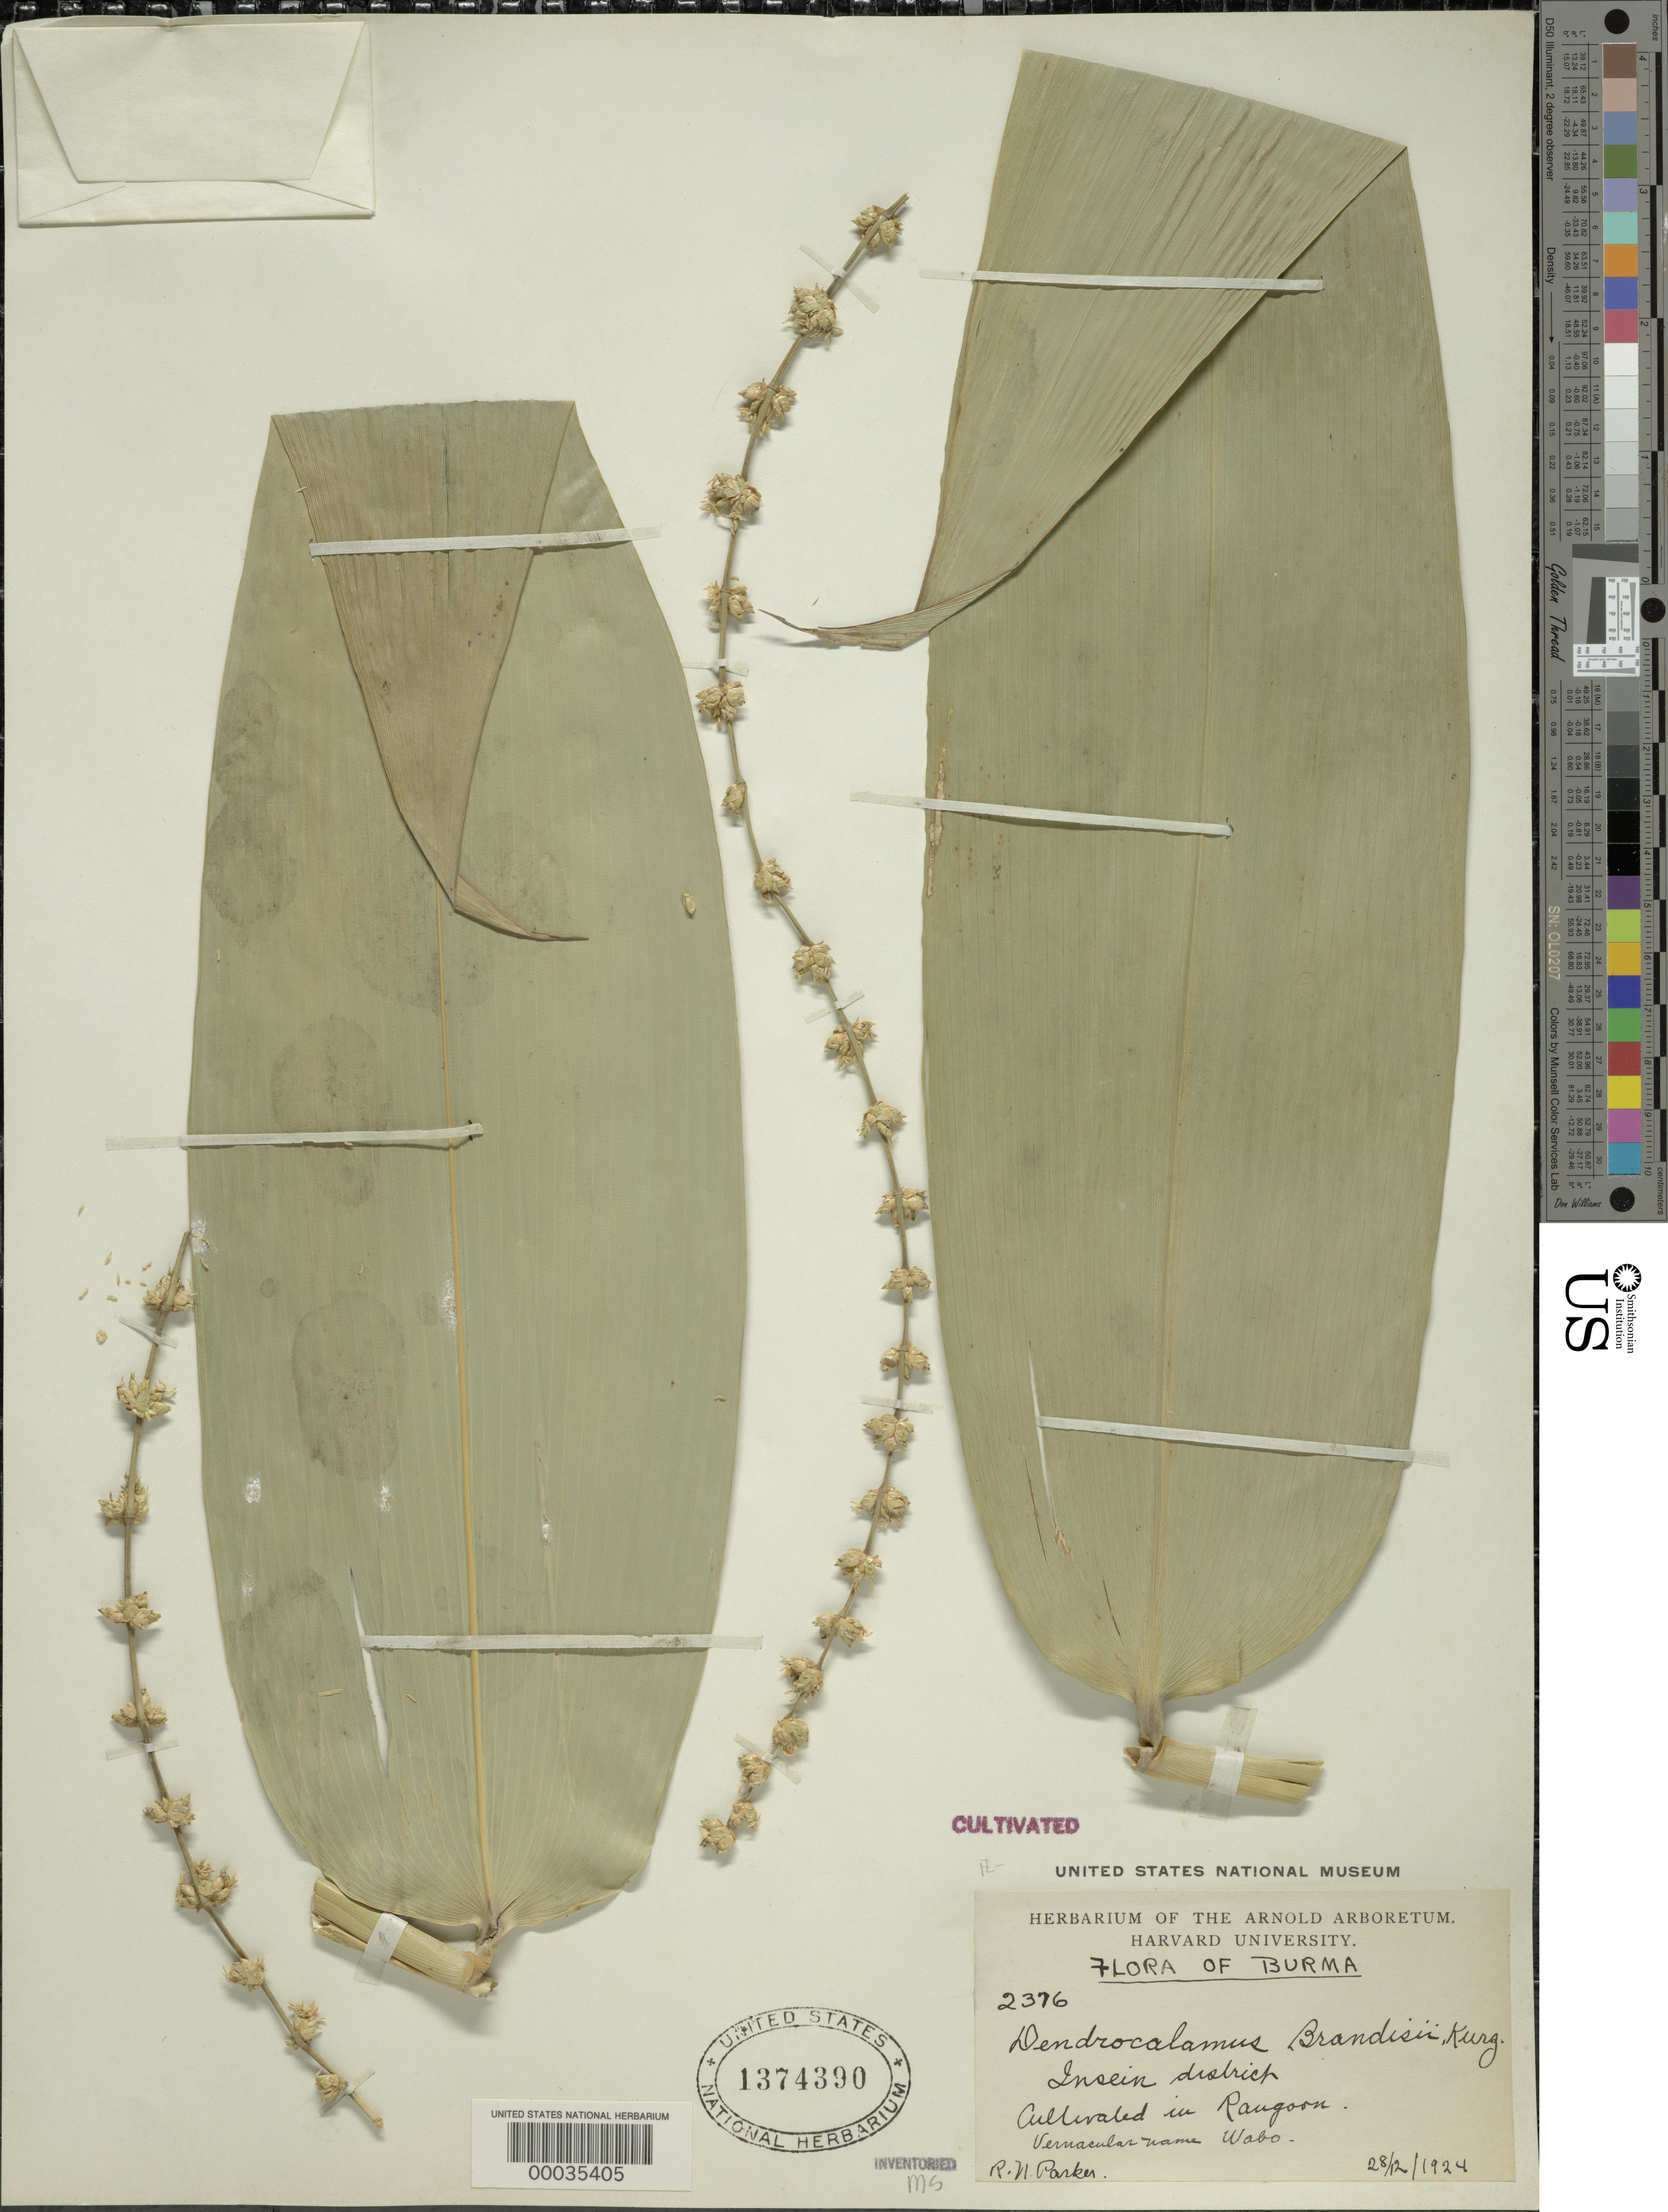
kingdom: Plantae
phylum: Tracheophyta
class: Liliopsida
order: Poales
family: Poaceae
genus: Dendrocalamus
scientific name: Dendrocalamus brandisii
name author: (Munro) Kurz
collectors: R. N. Parker et al.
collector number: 2376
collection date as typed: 28 Dec 1924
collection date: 1924-12-28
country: Myanmar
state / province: Yangon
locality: Rangoon District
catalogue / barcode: US 1374390